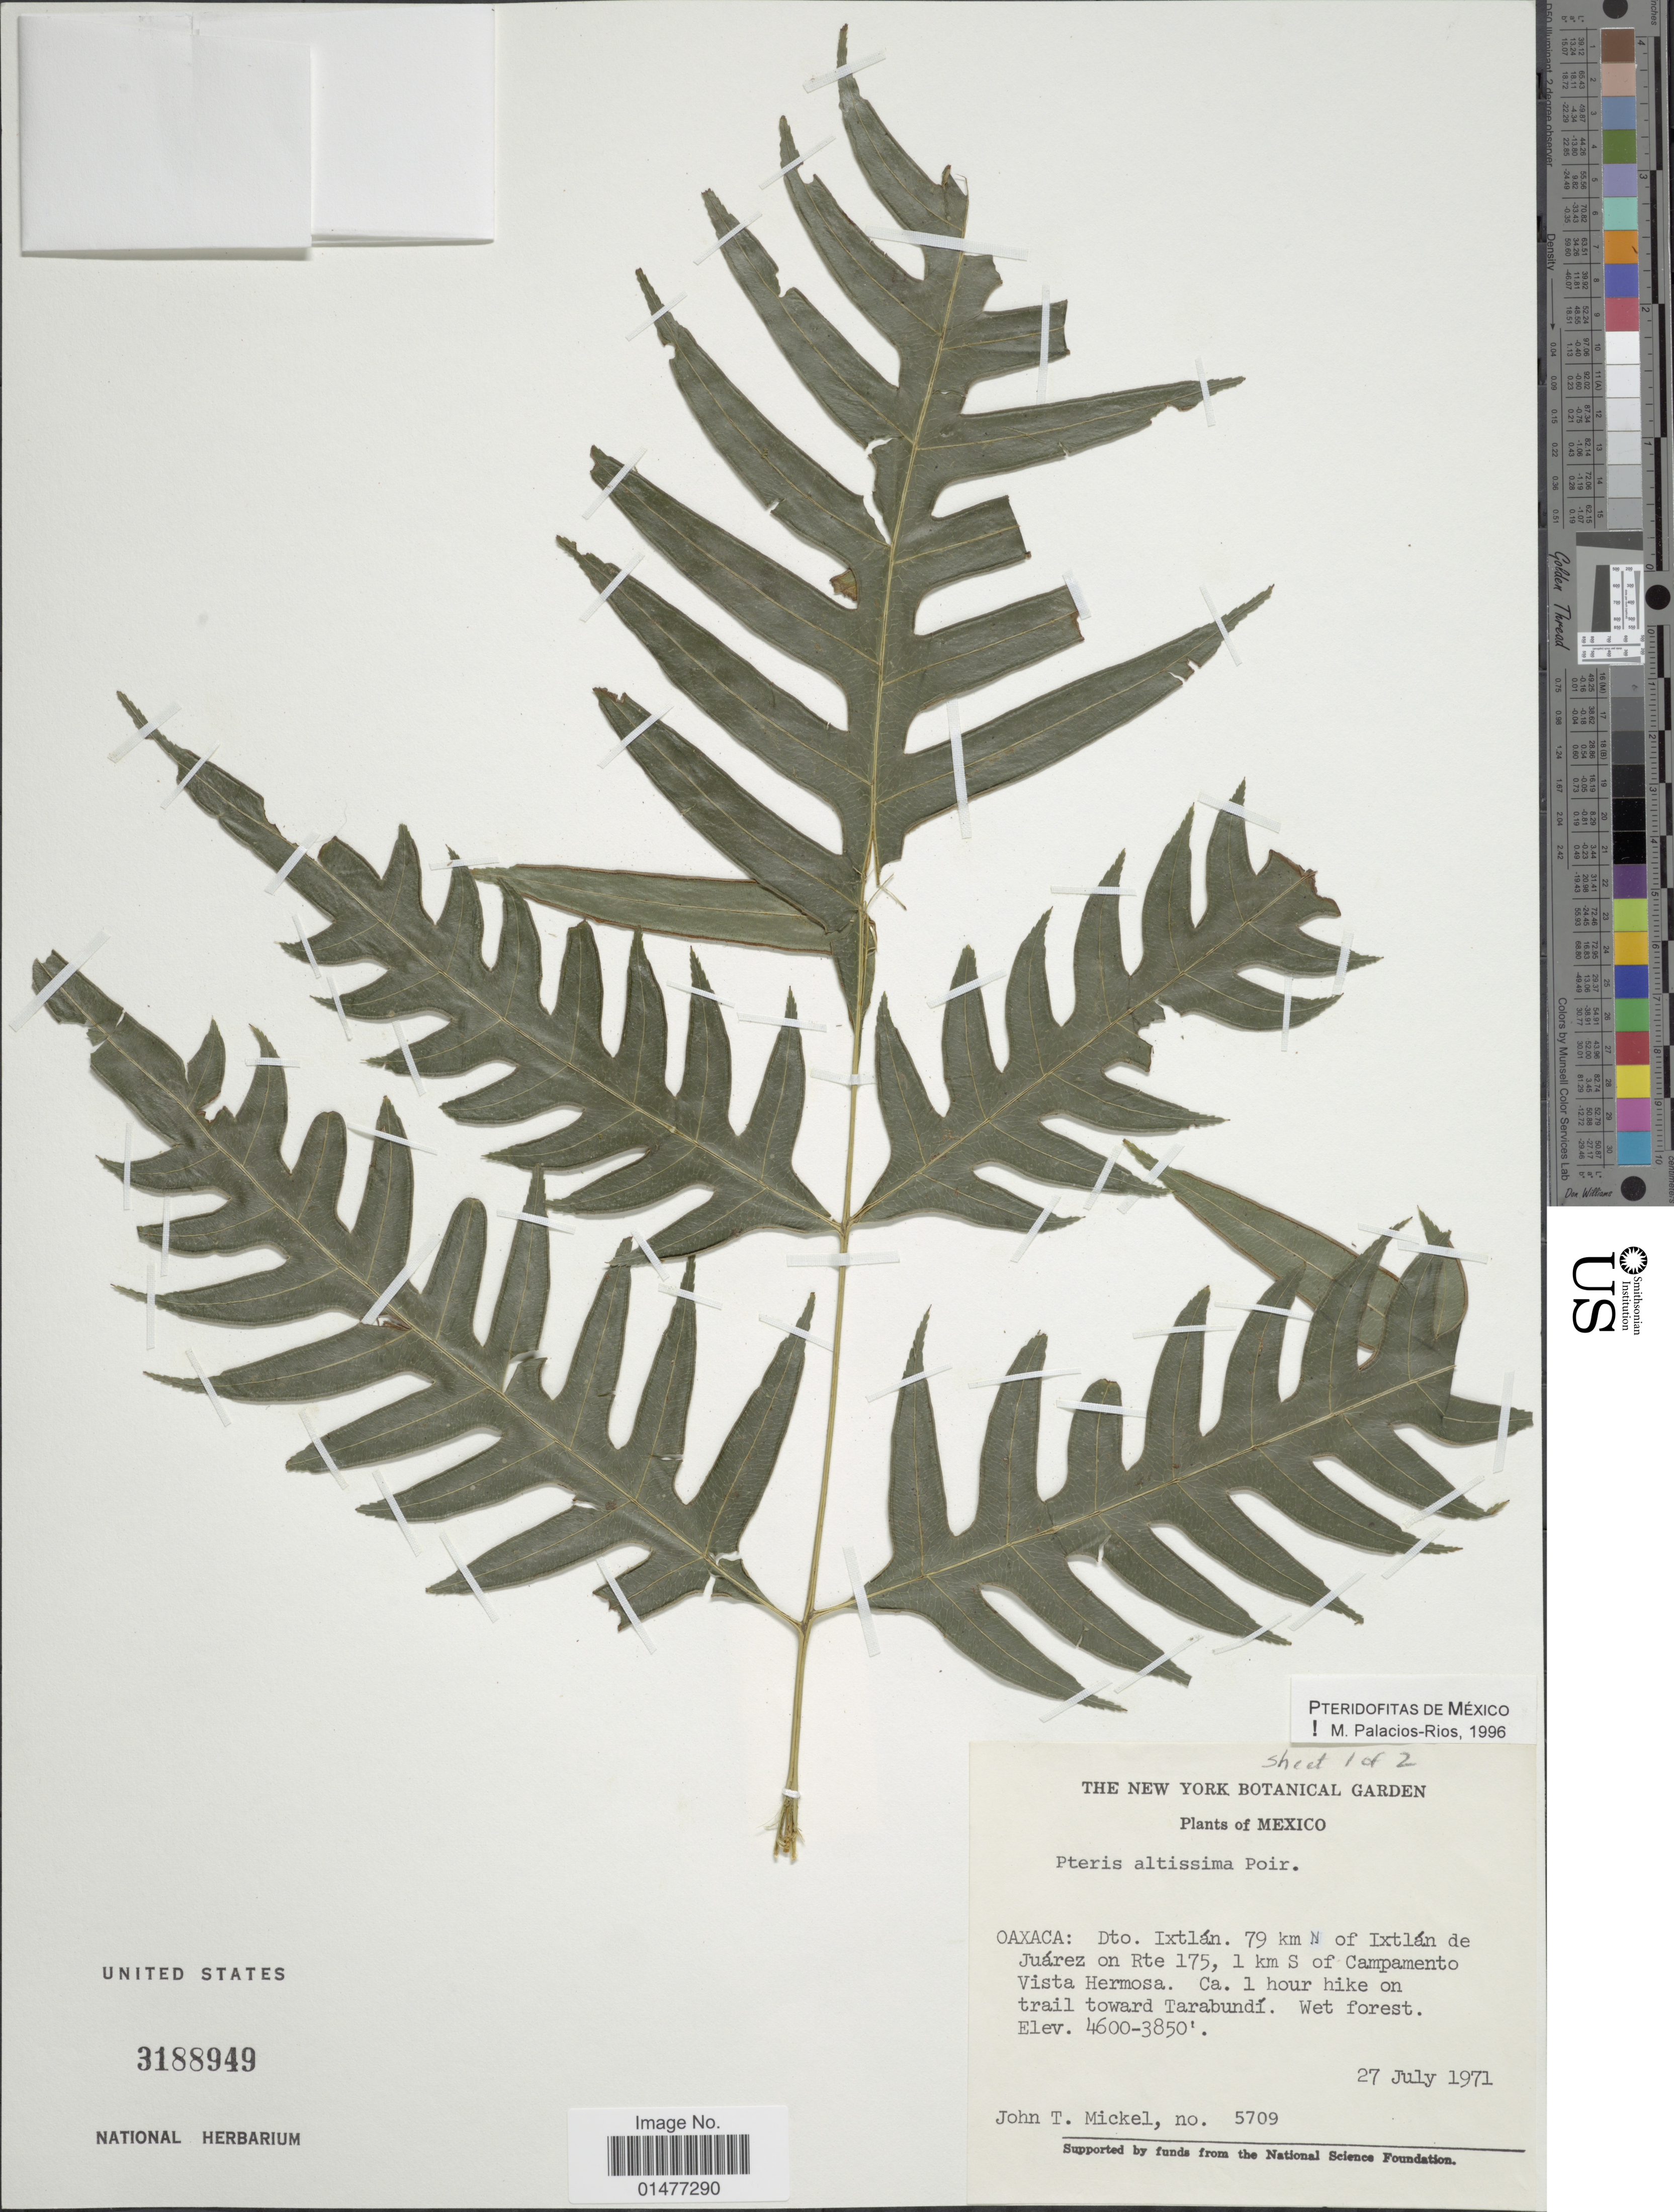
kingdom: Plantae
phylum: Tracheophyta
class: Polypodiopsida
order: Polypodiales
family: Pteridaceae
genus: Pteris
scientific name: Pteris altissima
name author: Poir.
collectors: J. T. Mickel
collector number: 5709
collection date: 1971-07-27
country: Mexico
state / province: Oaxaca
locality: Plants of Mexico, Dto. Ixtlan. 79 km N of Ixtlan de Juarez on Rte 175, 1 km S of Campemento Vista Hermosa. Ca. 1 hour hike on trail toward Tarabundi. Wet forest.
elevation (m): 1173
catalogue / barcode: US 3188949